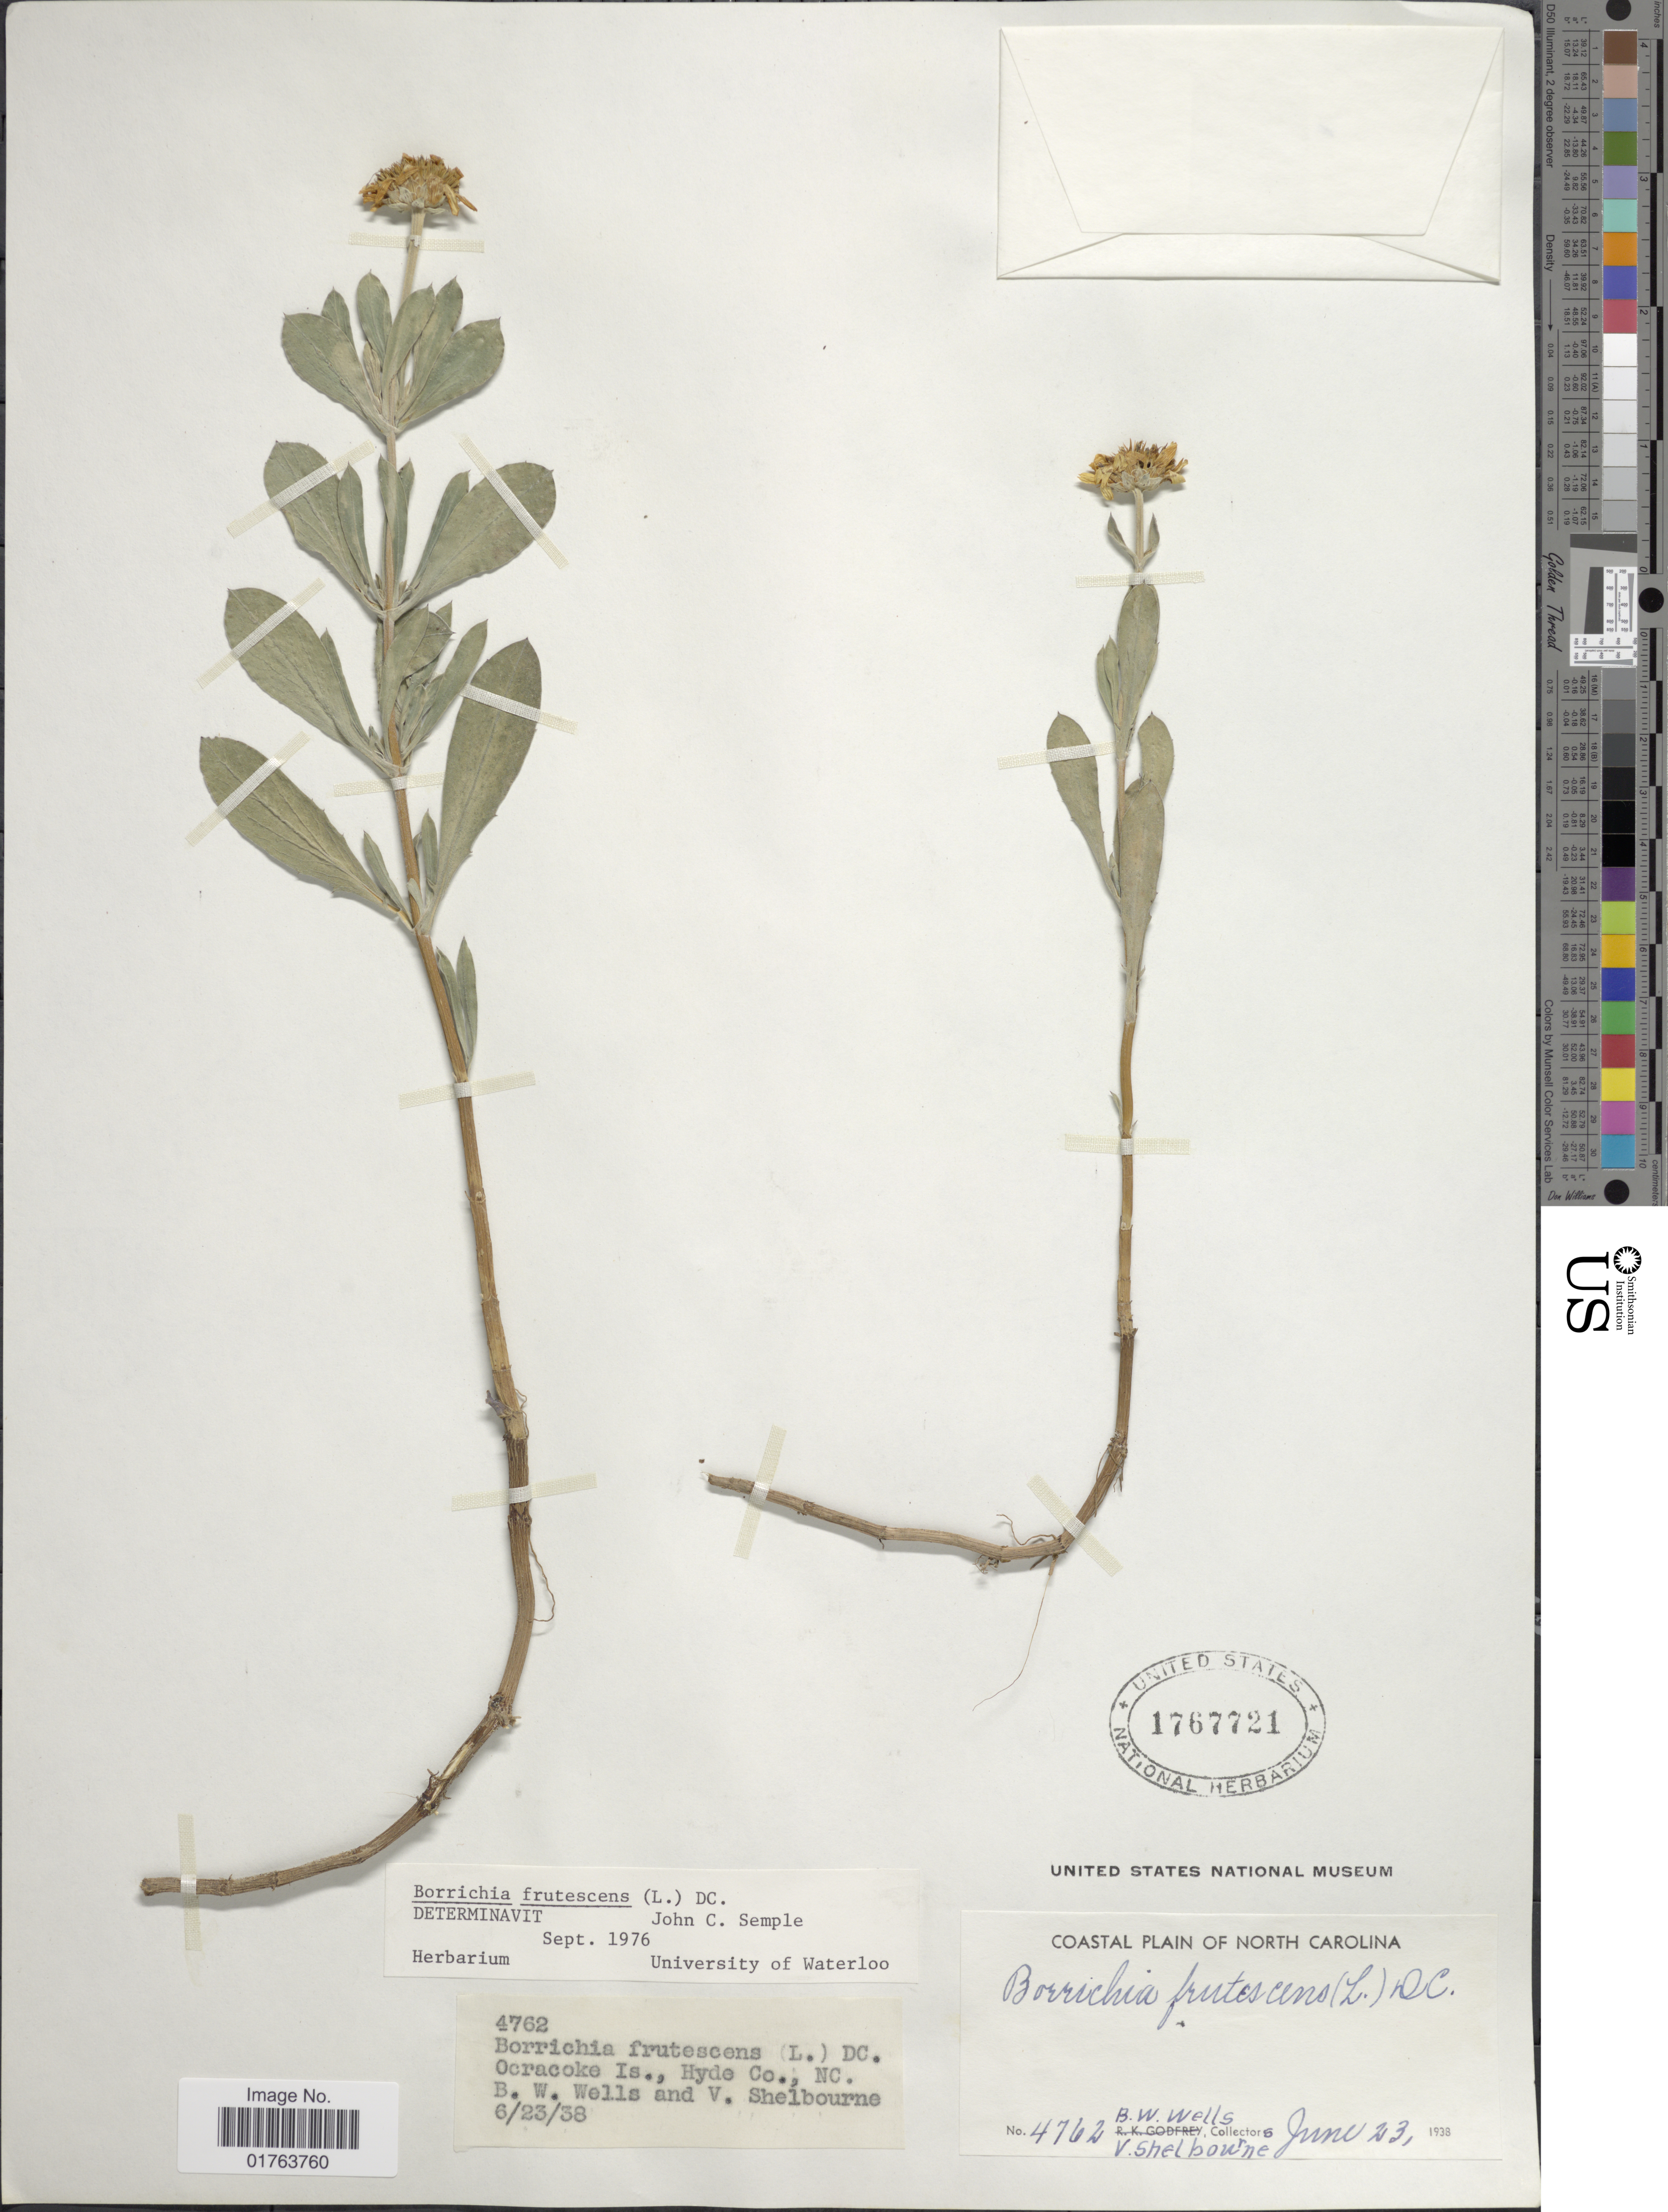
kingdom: Plantae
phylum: Tracheophyta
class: Magnoliopsida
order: Asterales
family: Asteraceae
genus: Borrichia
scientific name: Borrichia frutescens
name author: (L.) DC.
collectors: B. Wells & V. Shelbourne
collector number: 4762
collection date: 1938-06-23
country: United States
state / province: North Carolina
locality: Coastal Plain of North Carolina, Ocracoke Is., Hyde Co., NC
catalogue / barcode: US 1767721